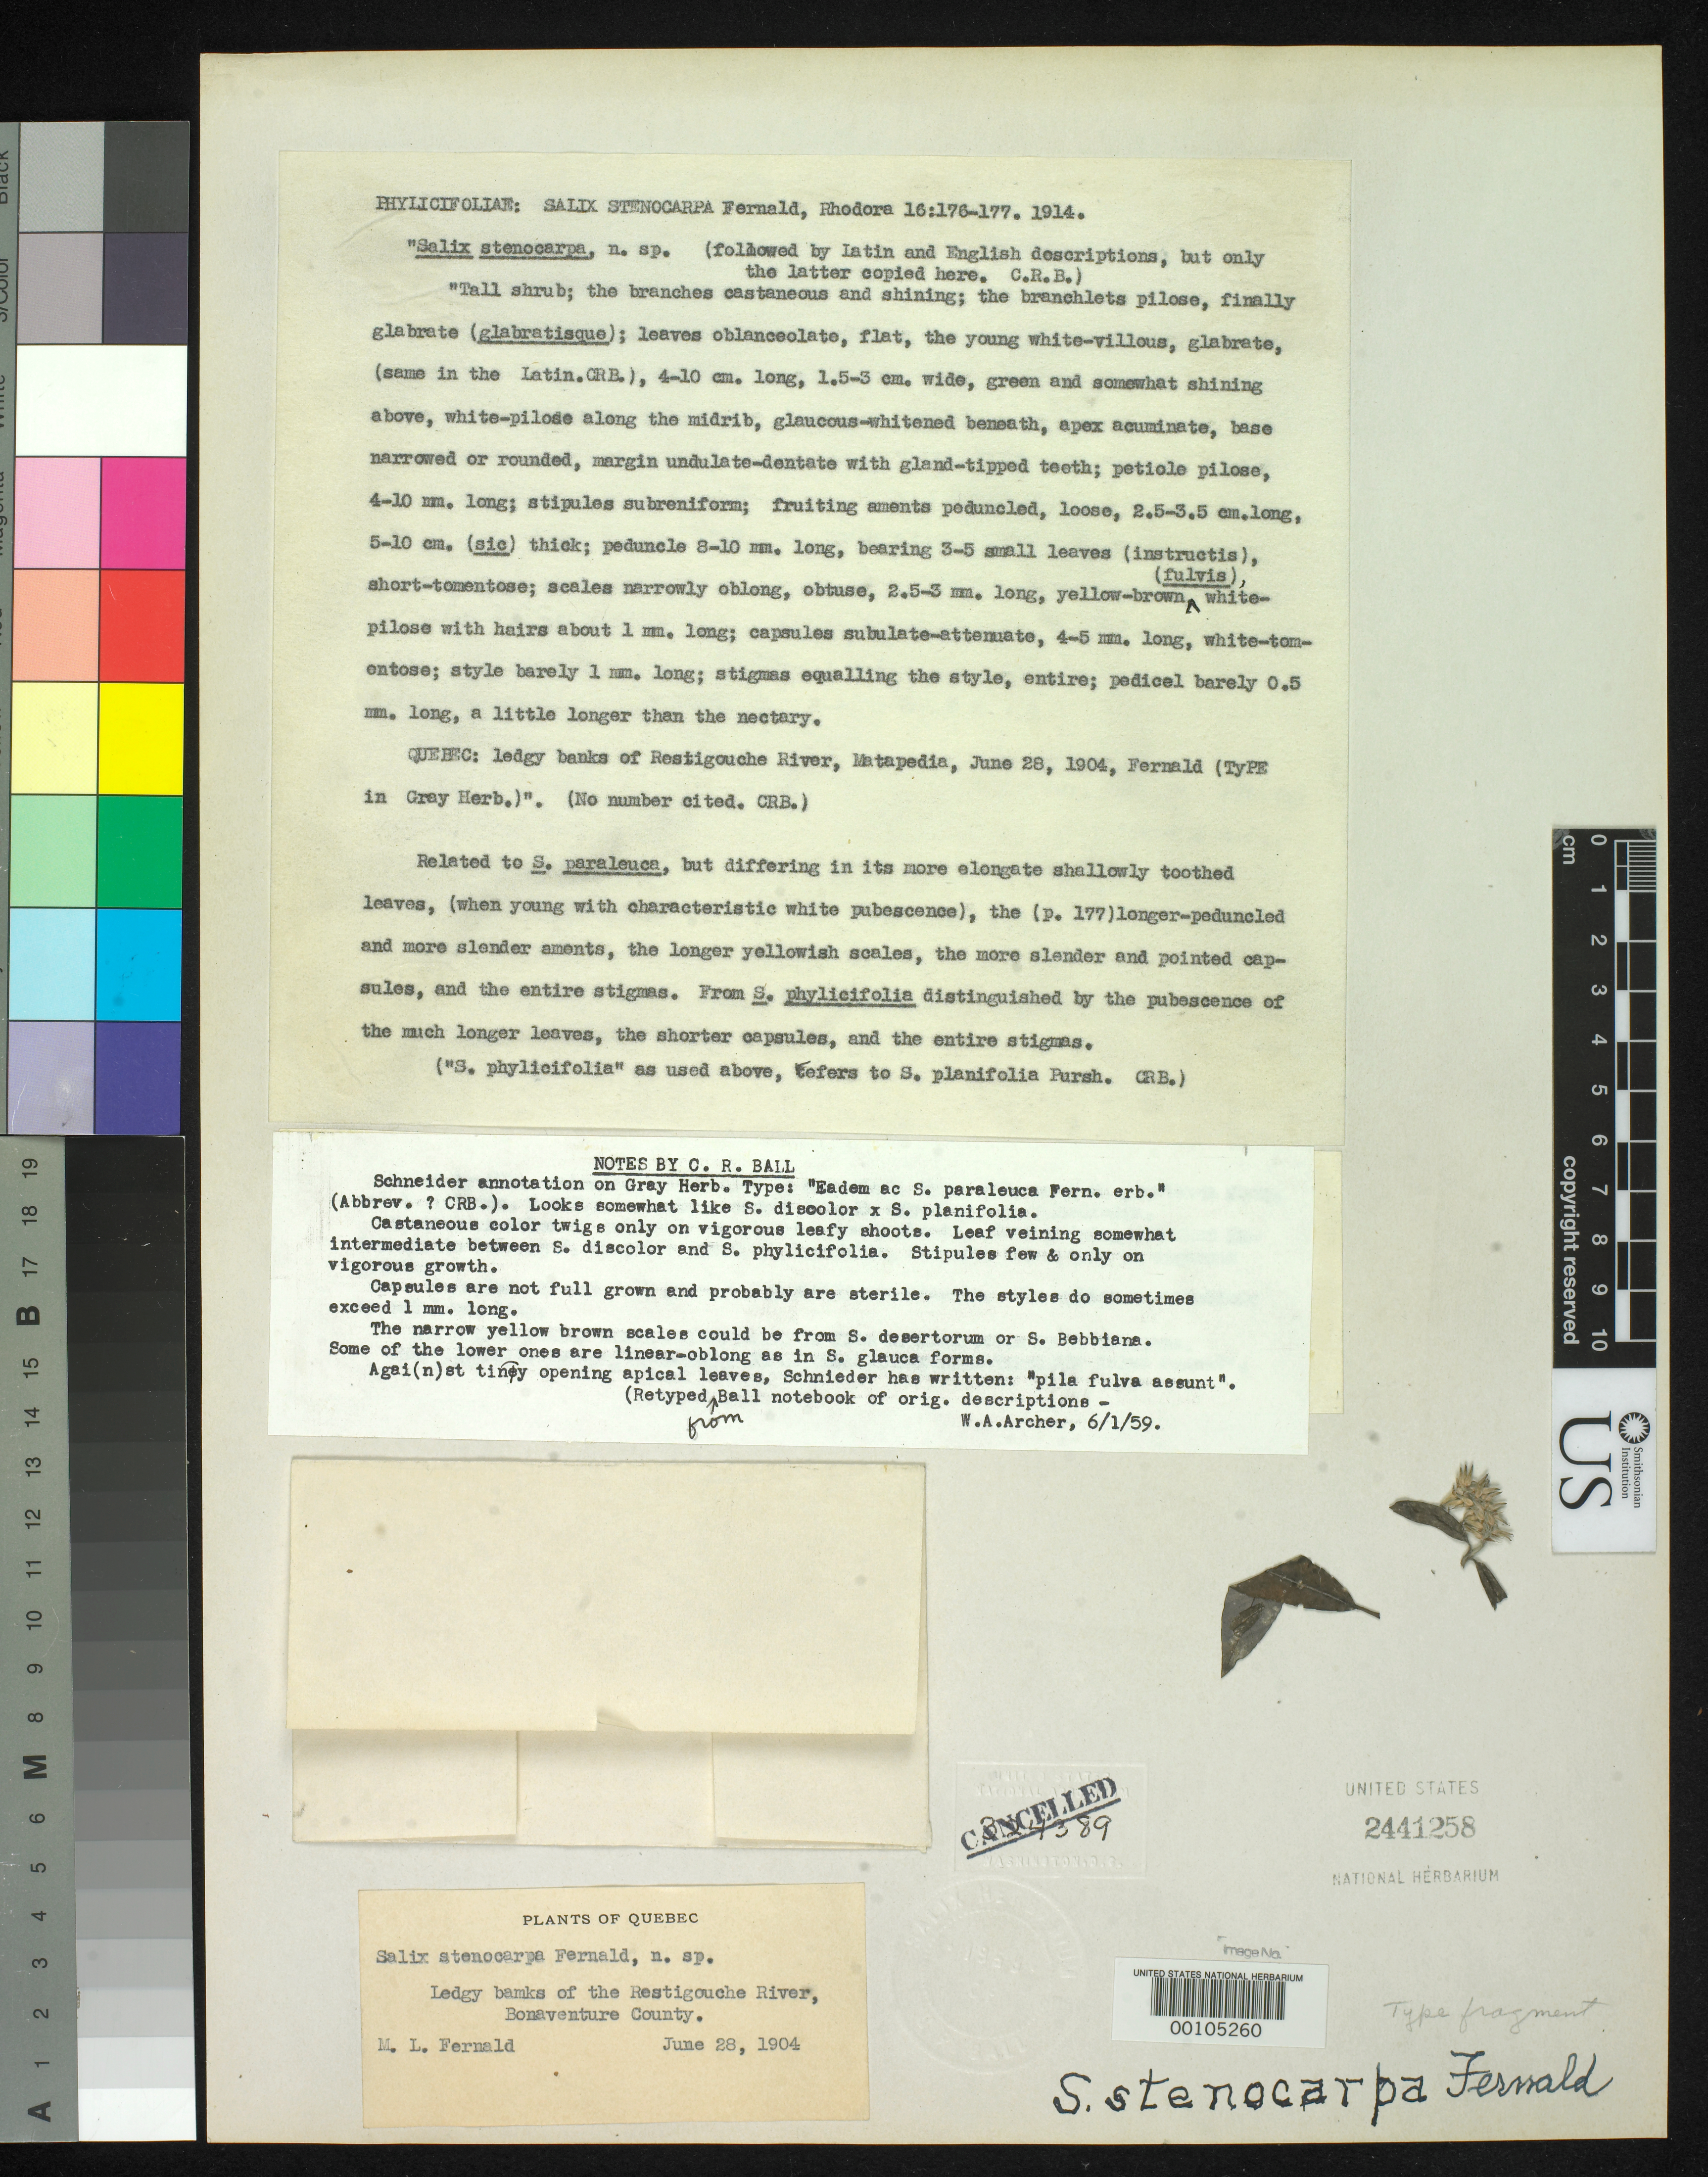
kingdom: Plantae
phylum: Tracheophyta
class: Magnoliopsida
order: Malpighiales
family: Salicaceae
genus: Salix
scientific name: Salix stenocarpa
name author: Fernald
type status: Type Fragment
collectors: M. L. Fernald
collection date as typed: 28 Jun 1904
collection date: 1904-06-28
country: Canada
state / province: Quebec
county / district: Bonaventure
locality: Restigouche River, Matapedia.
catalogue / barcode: US 2441258